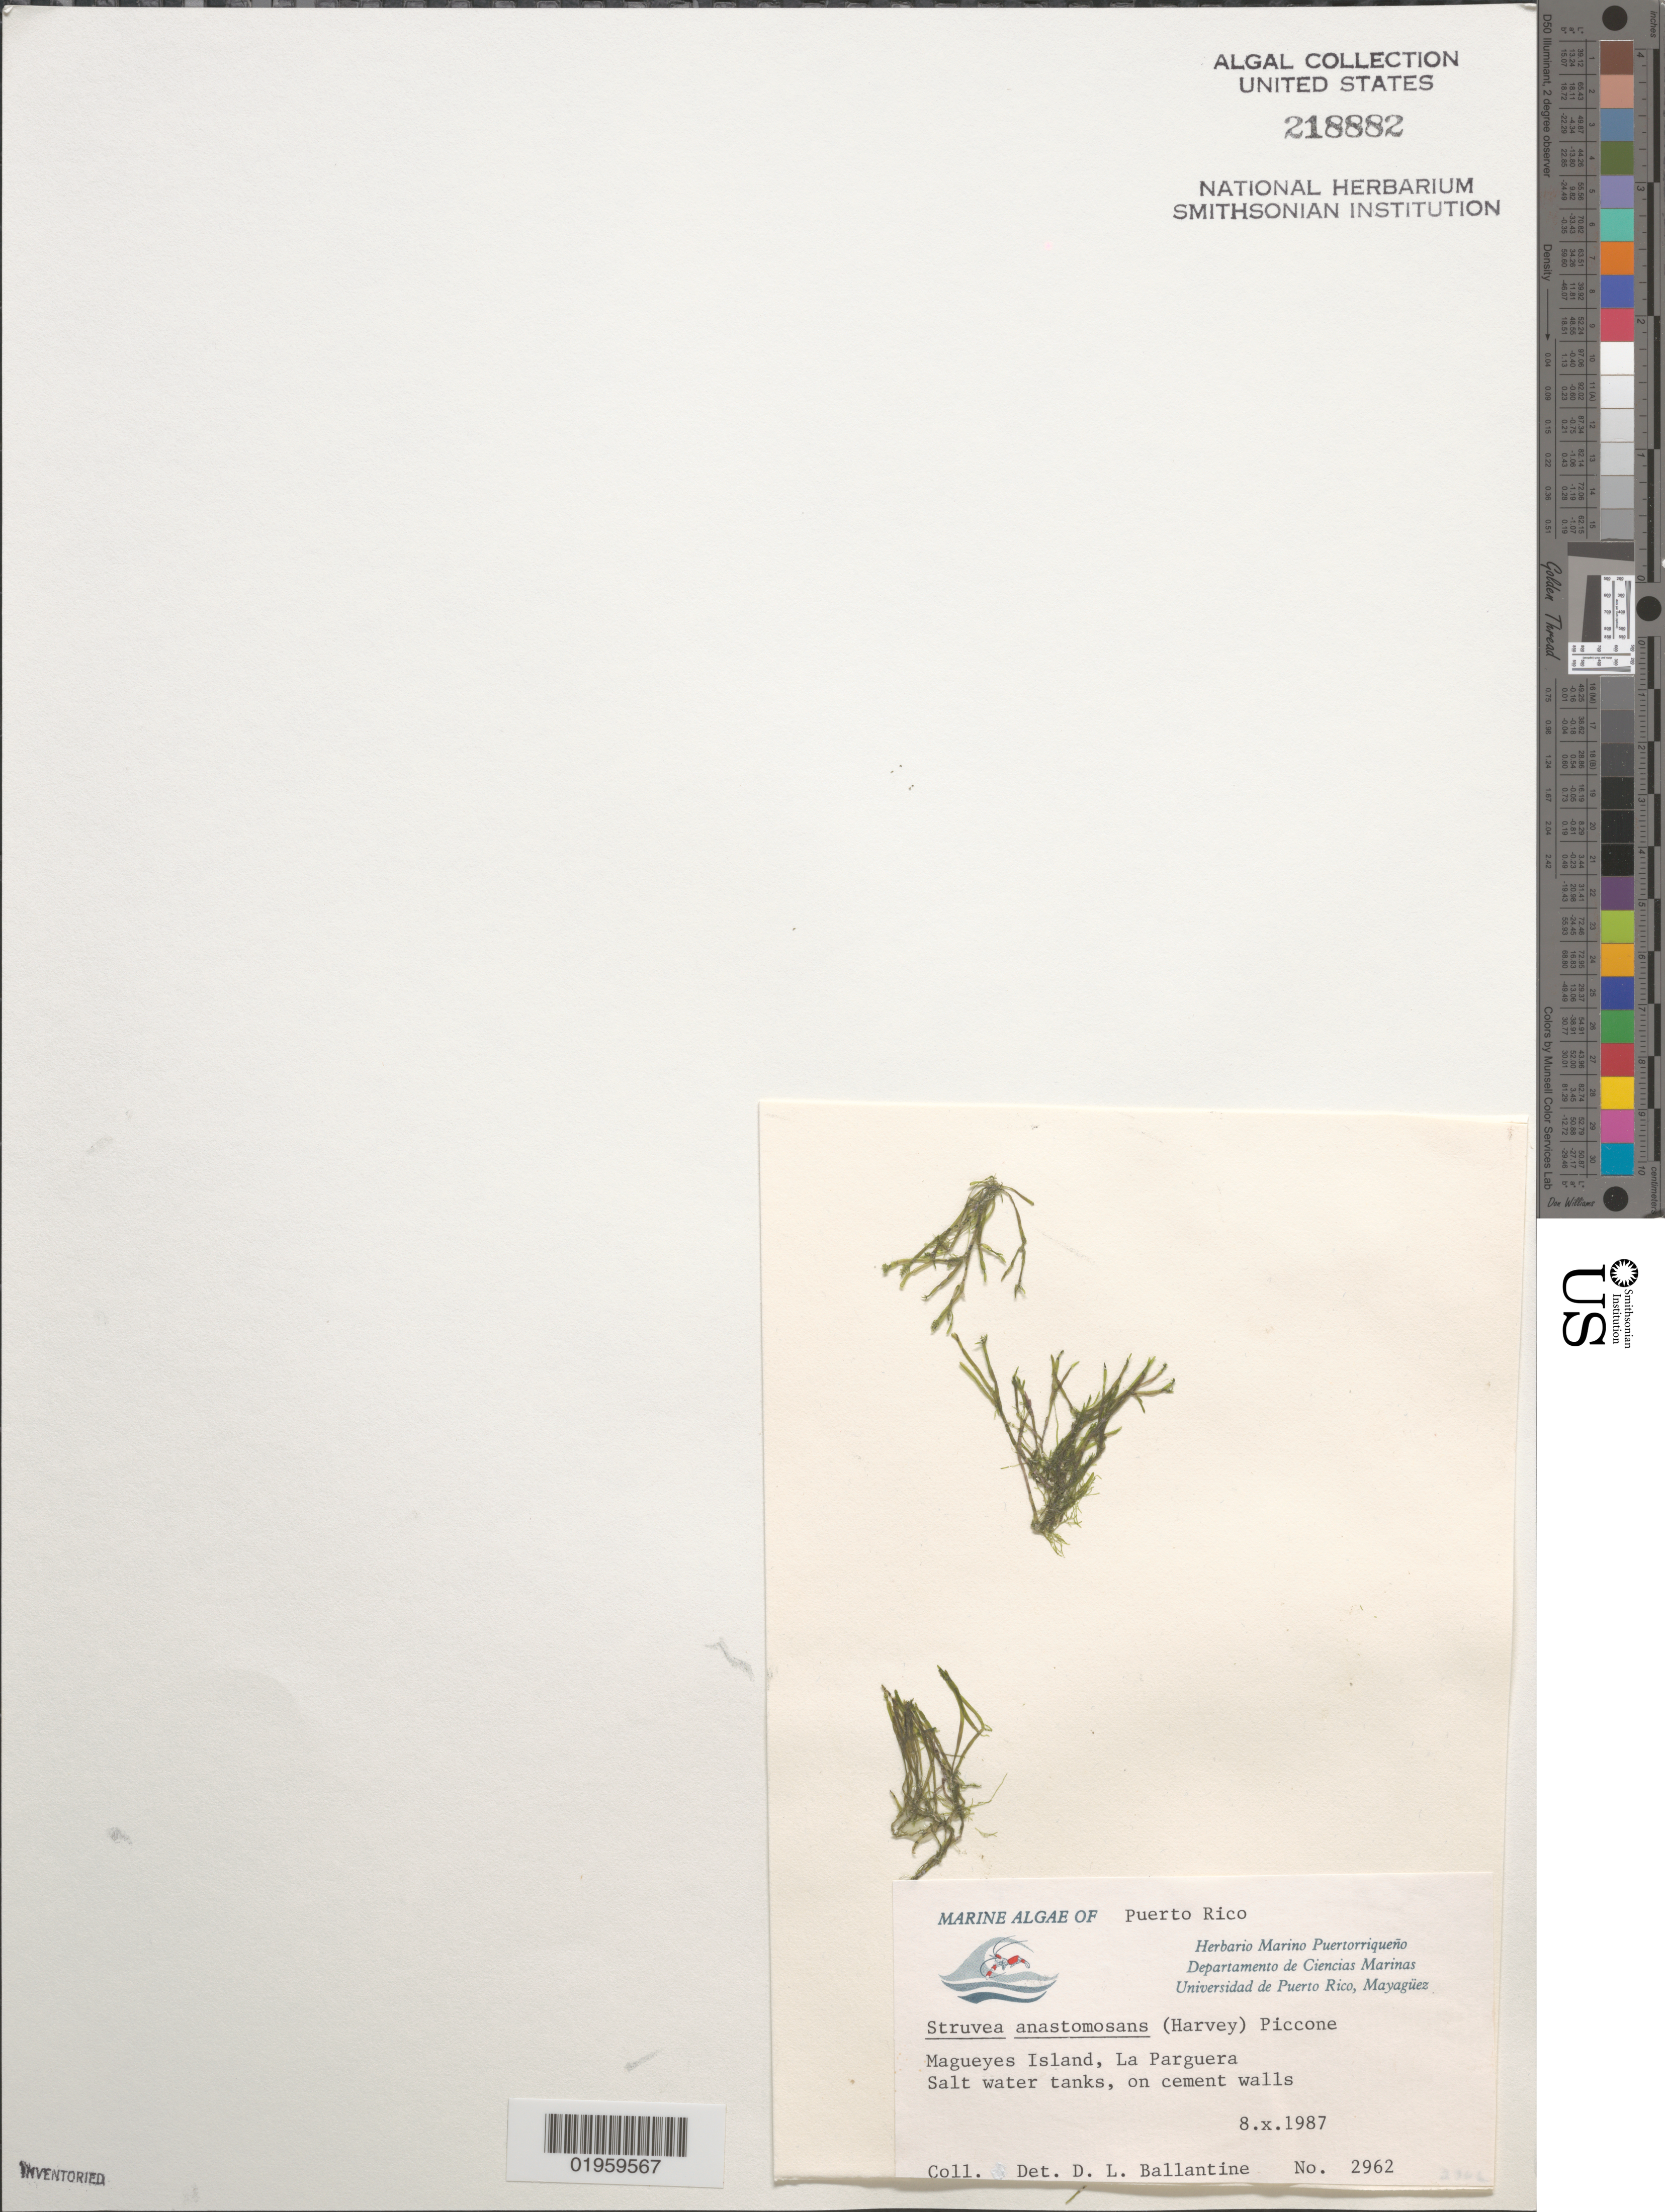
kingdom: Plantae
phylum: Chlorophyta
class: Ulvophyceae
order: Siphonocladales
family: Boodleaceae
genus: Struvea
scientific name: Struvea anastomosans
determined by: Ballantine, D. L.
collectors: D.L. Ballantine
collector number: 2962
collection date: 1987-10-08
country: Puerto Rico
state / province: Lajas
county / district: La Parguera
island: Magueyes Island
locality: Salt water tanks, on cement walls.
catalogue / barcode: US 218882